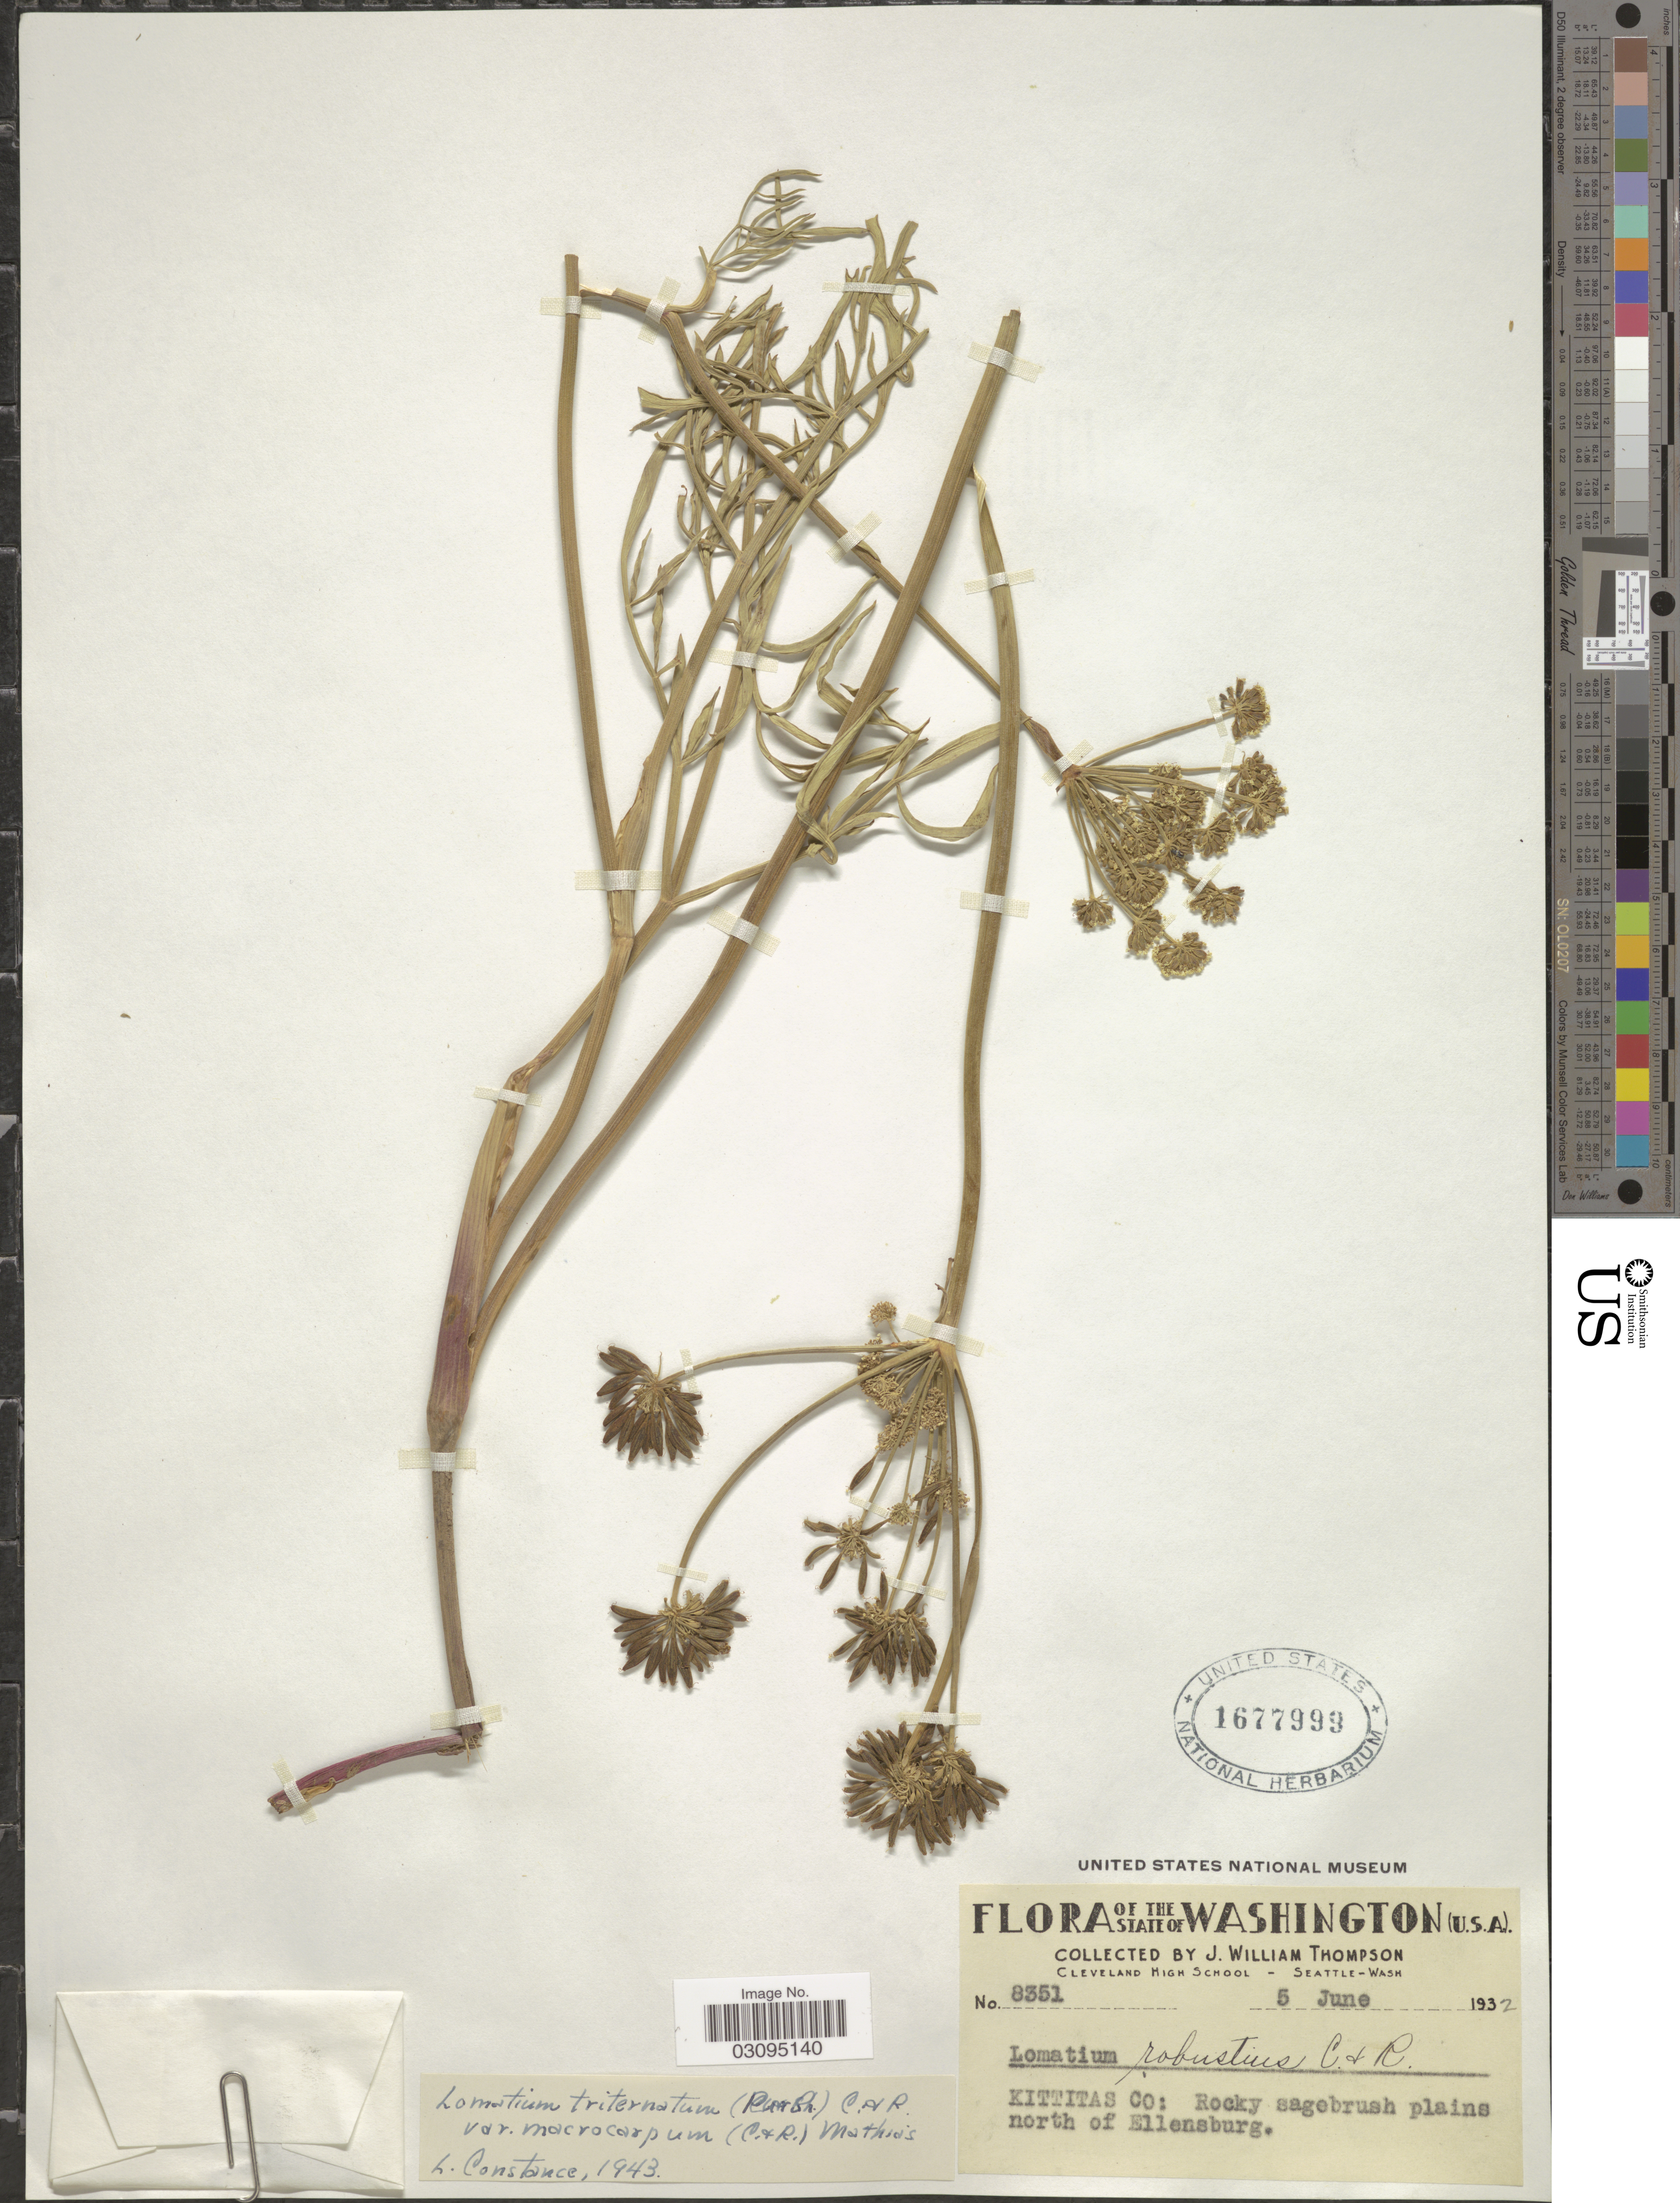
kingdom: Plantae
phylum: Tracheophyta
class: Magnoliopsida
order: Apiales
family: Apiaceae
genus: Lomatium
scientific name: Lomatium triternatum var. macrocarpum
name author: (J.M. Coult. & Rose) Mathias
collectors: J. W. Thompson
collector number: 8351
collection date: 1932-06-05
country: United States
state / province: Washington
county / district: Kittitas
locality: Kittitas Co: Rocky sagebrush plains north of Ellensburg.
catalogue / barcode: US 1677999